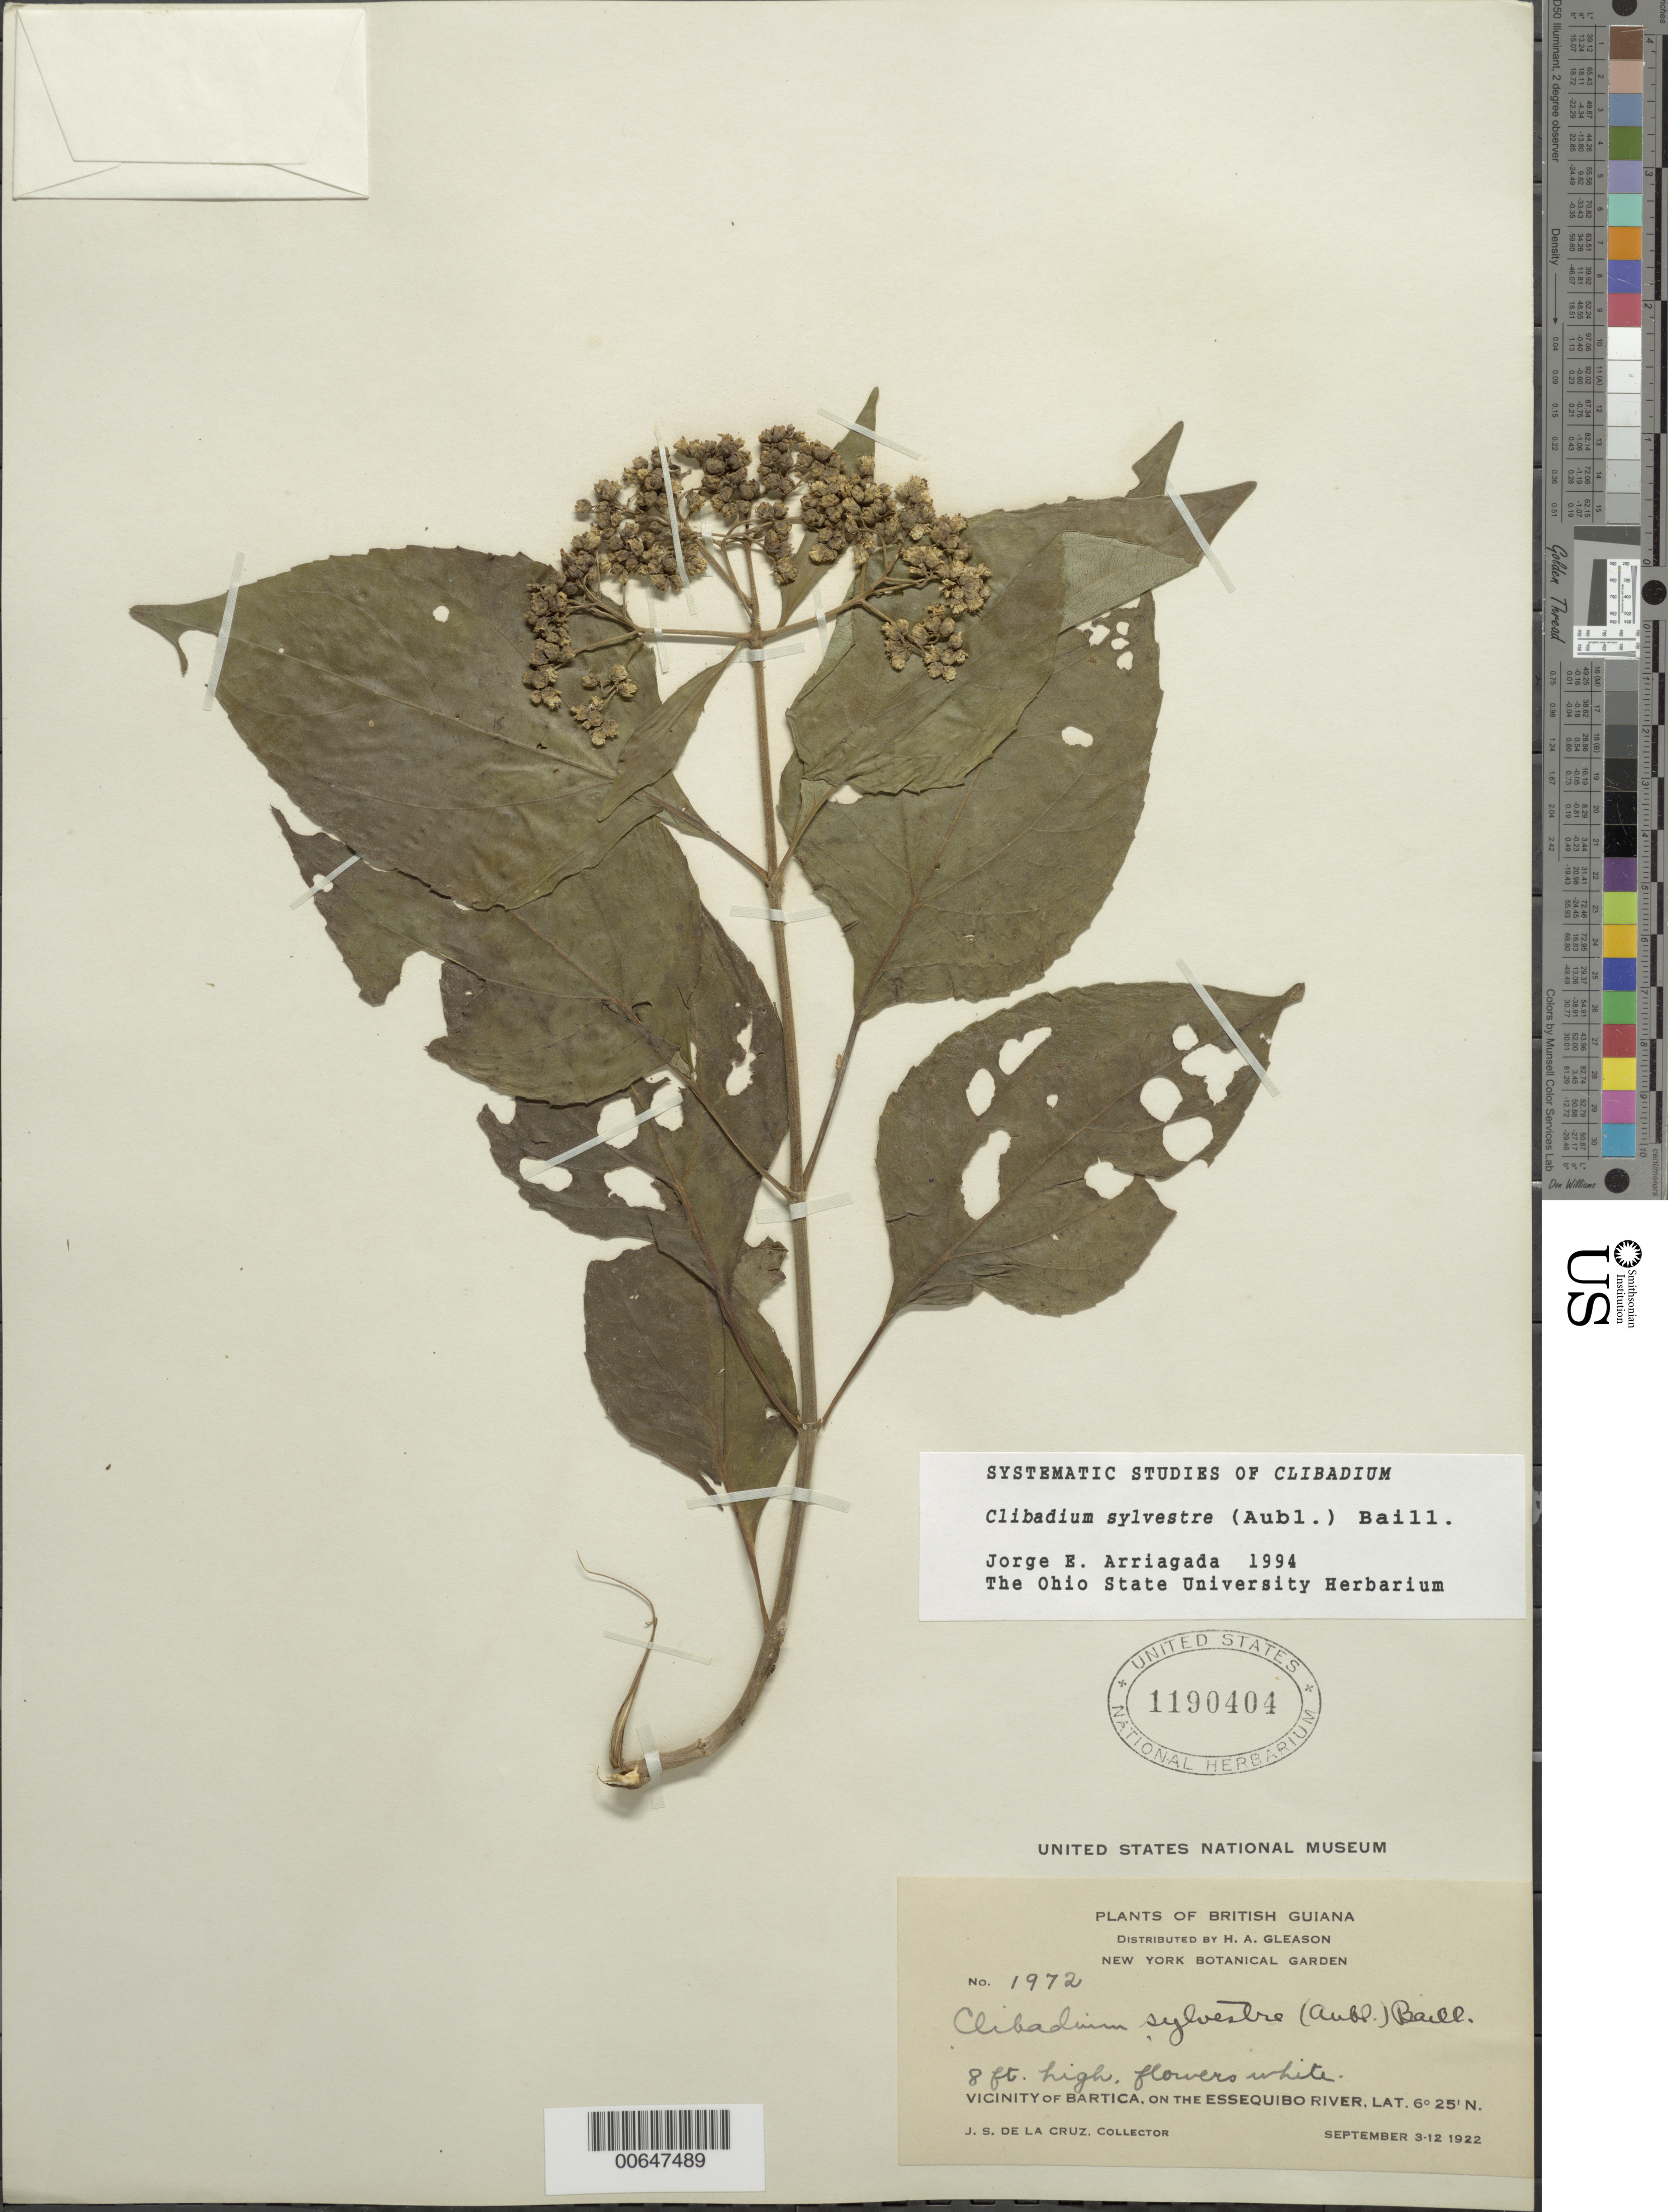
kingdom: Plantae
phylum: Tracheophyta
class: Magnoliopsida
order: Asterales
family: Asteraceae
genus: Clibadium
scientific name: Clibadium sylvestre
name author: (Aubl.) Baill.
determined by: Arriagada, J. E.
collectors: J. S. de la Cruz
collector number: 1972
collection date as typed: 3-Sep-22 to 12-Sep-22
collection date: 1922-09-03/1922-09-12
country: Guyana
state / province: Cuyuni-Mazaruni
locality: Bartica, vic., on the Essequibo River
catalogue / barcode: US 1190404